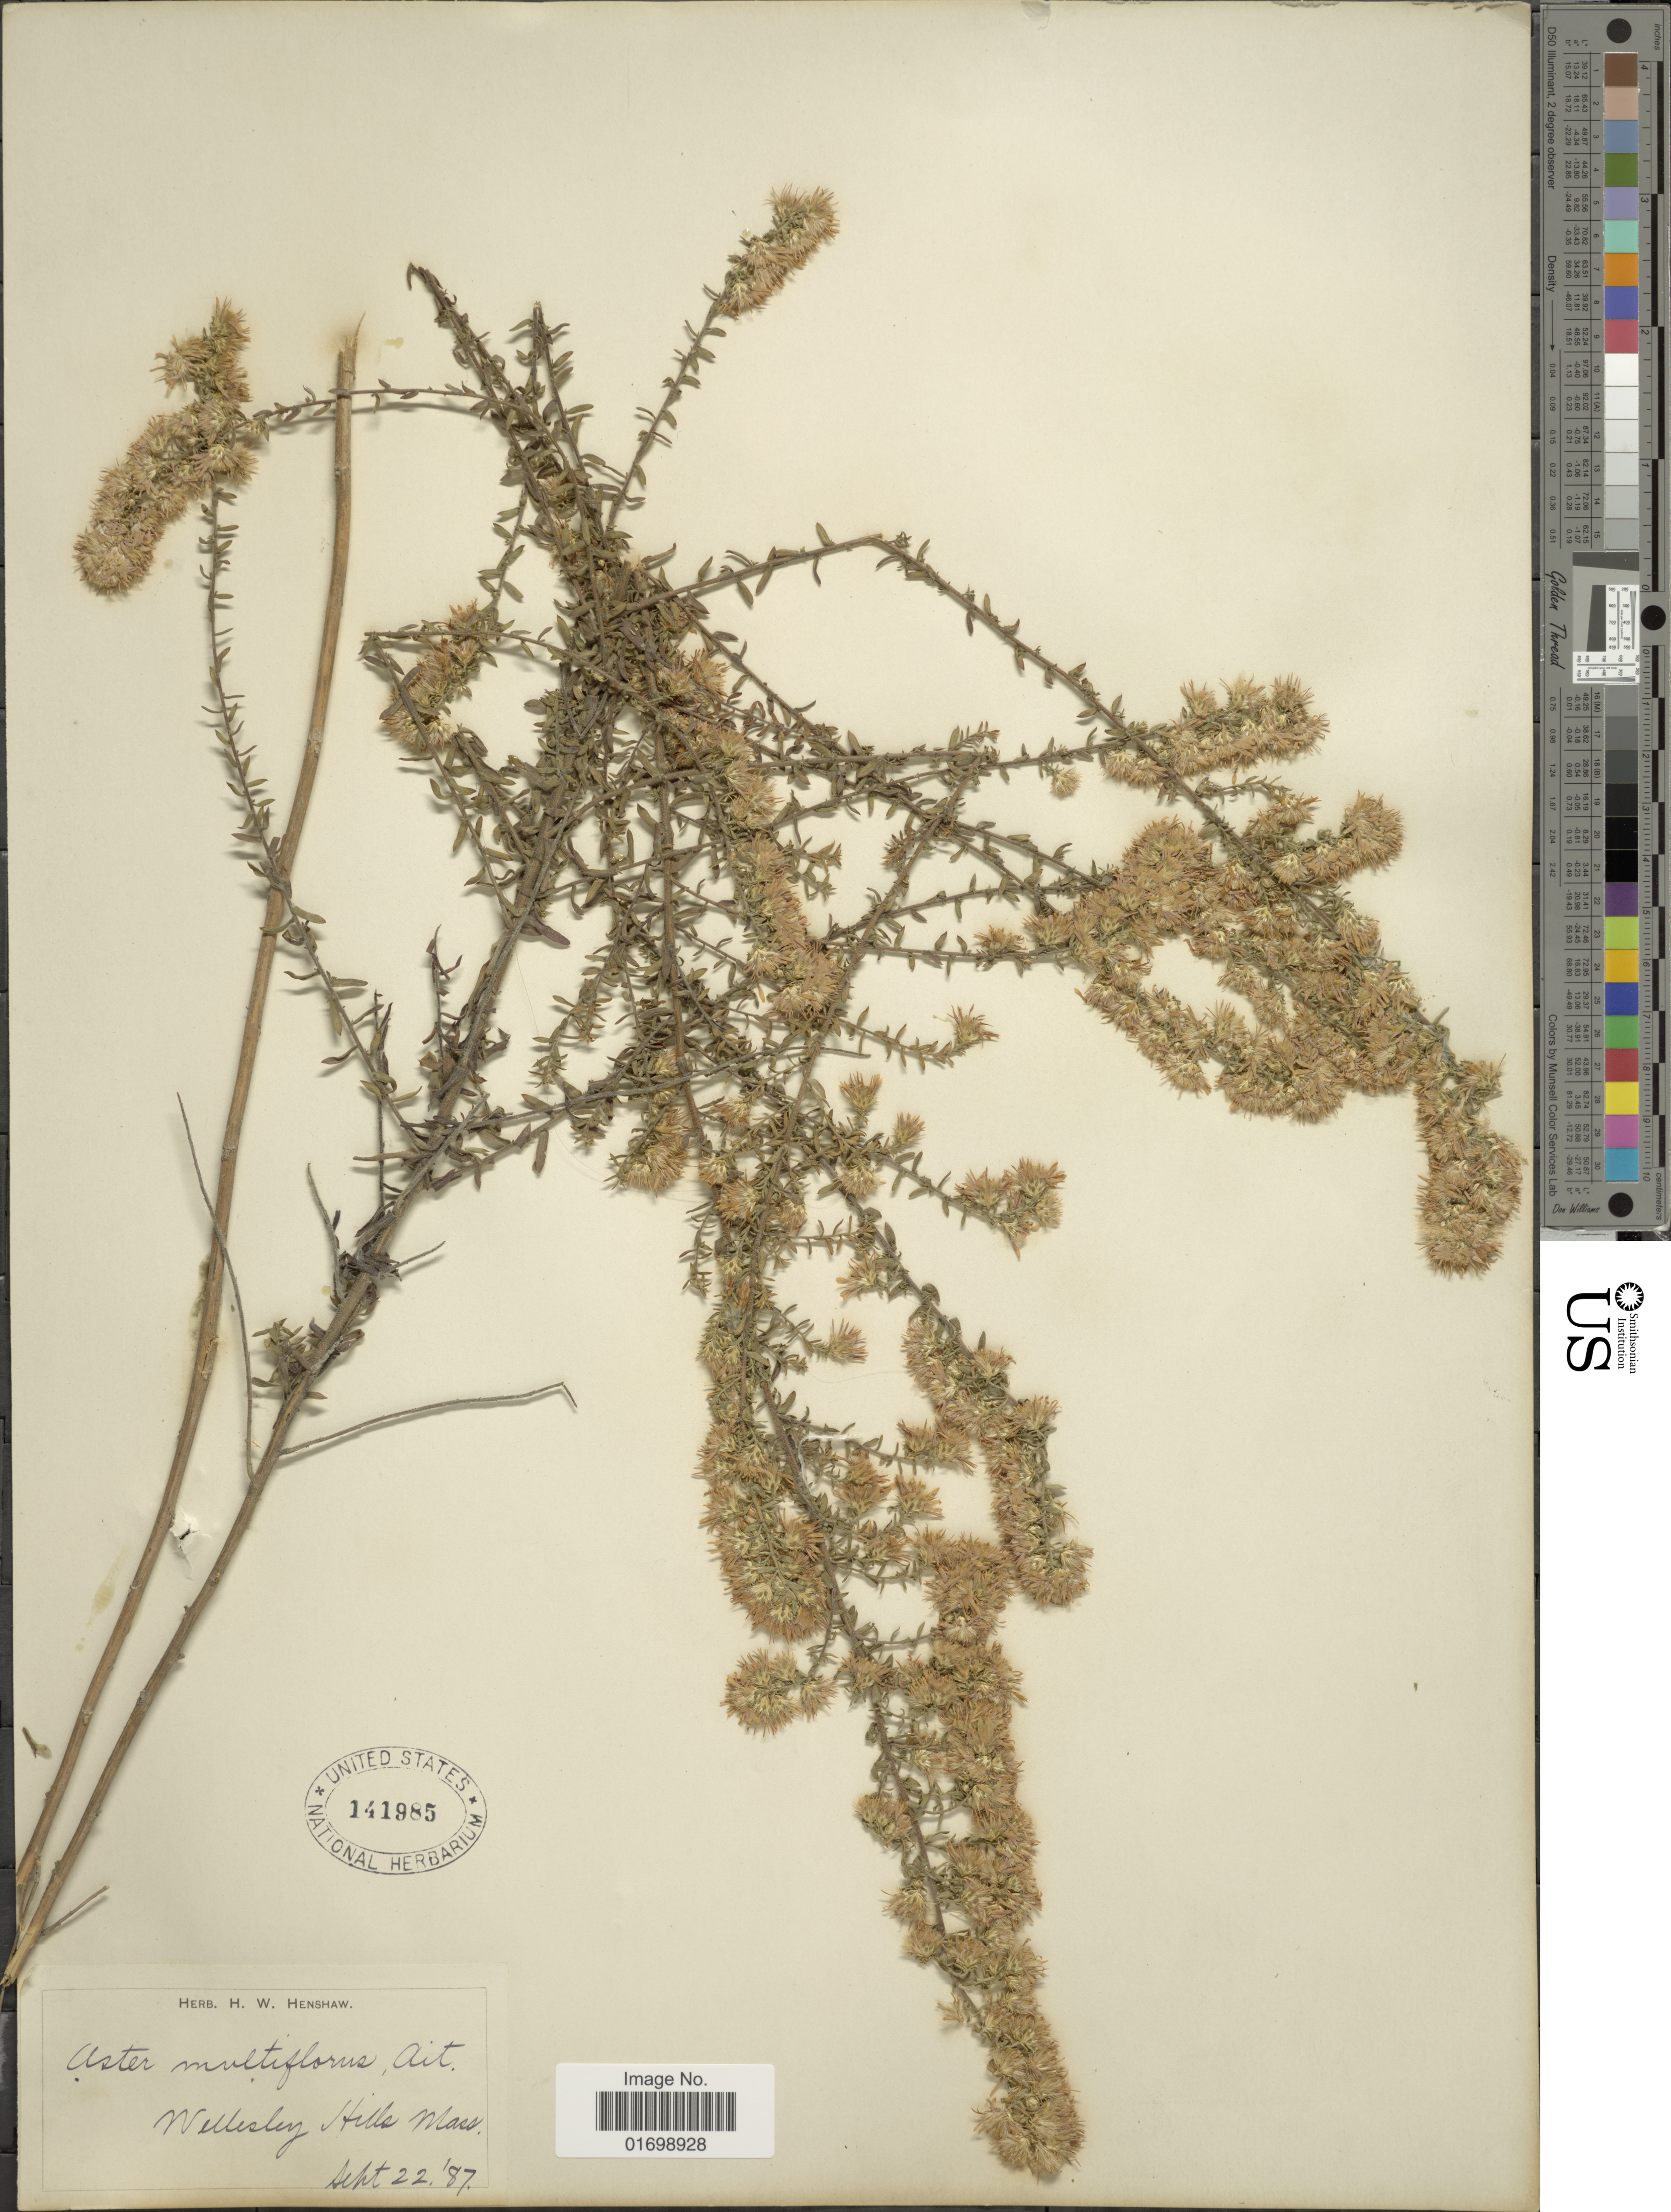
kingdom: Plantae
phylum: Tracheophyta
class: Magnoliopsida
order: Asterales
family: Asteraceae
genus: Symphyotrichum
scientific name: Symphyotrichum ericoides var. prostratum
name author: (Kuntze) G.L. Nesom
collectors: ex herb. H. W. Henshaw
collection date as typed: Transcribed d/m/y: 22/9/87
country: United States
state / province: Massachusetts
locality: Wellesley Hills.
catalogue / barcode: US 141985